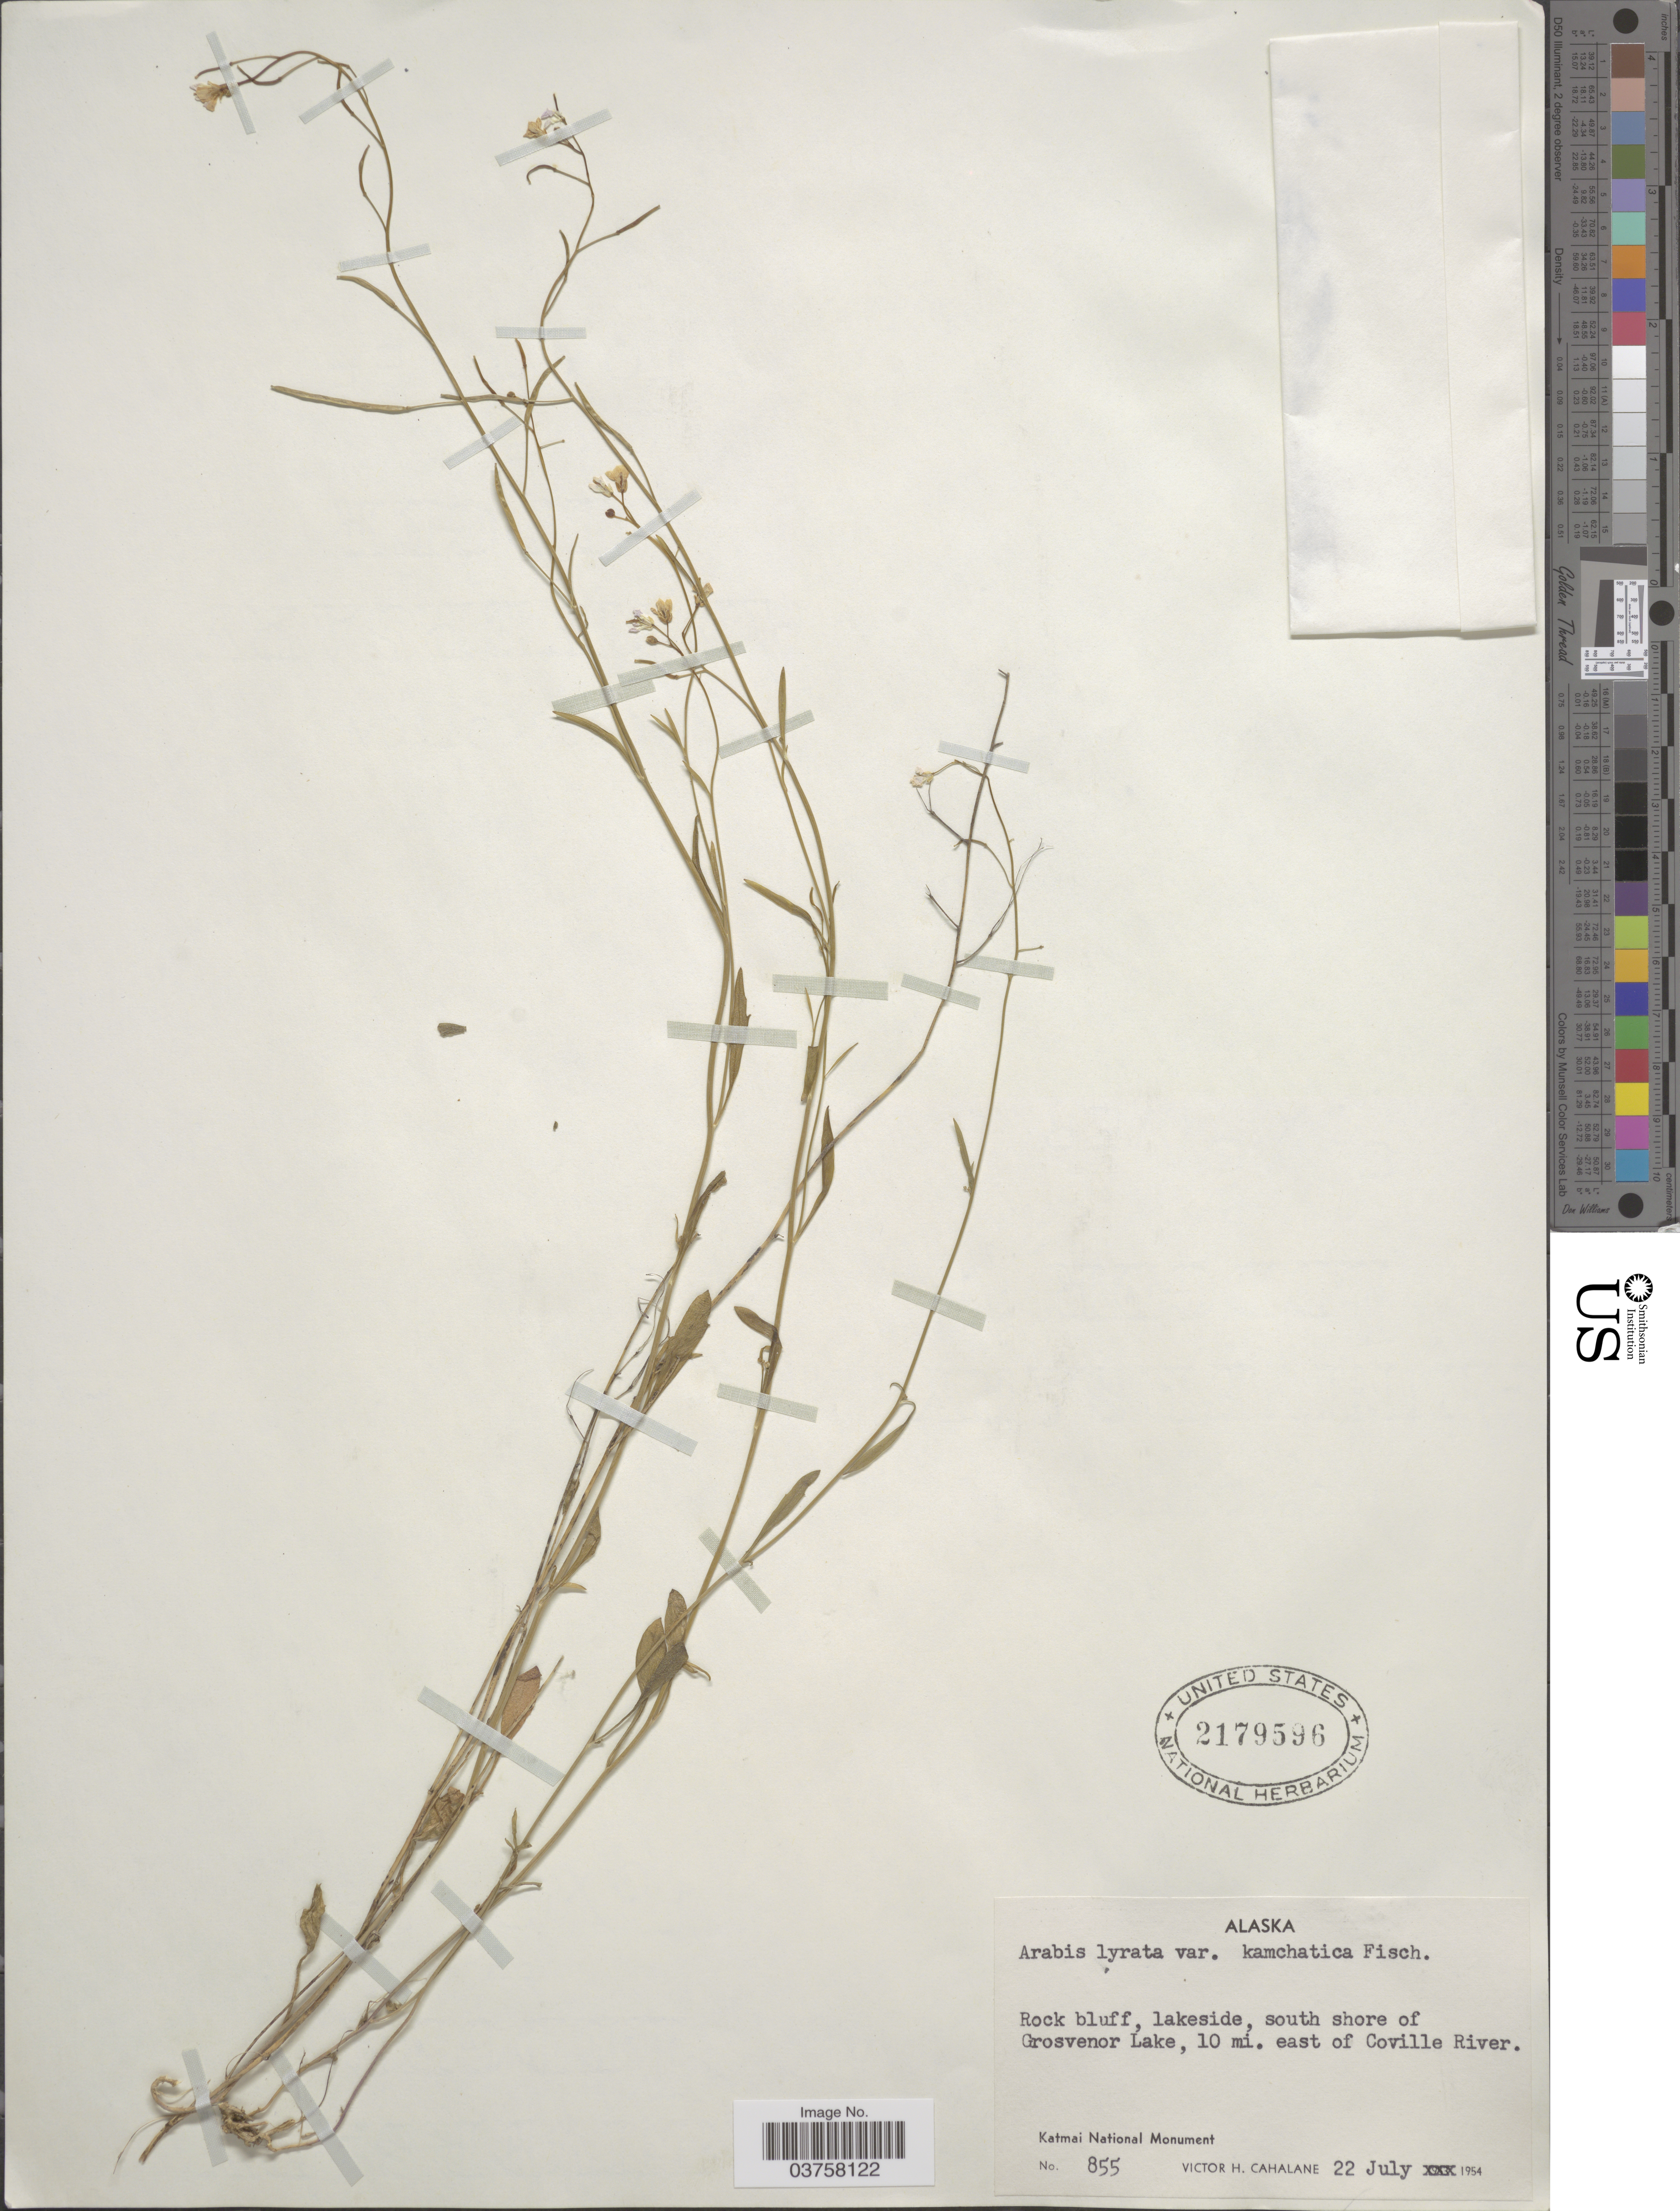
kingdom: Plantae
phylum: Tracheophyta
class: Magnoliopsida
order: Brassicales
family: Brassicaceae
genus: Arabis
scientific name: Arabis lyrata var. kamchatica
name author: Fisch. ex DC.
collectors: V. Cahalane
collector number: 855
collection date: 1954-07-22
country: United States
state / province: Alaska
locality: South shore of Grosvenor Lake, 10 mi. east of Coville River. Katmai National Monument.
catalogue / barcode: US 2179596